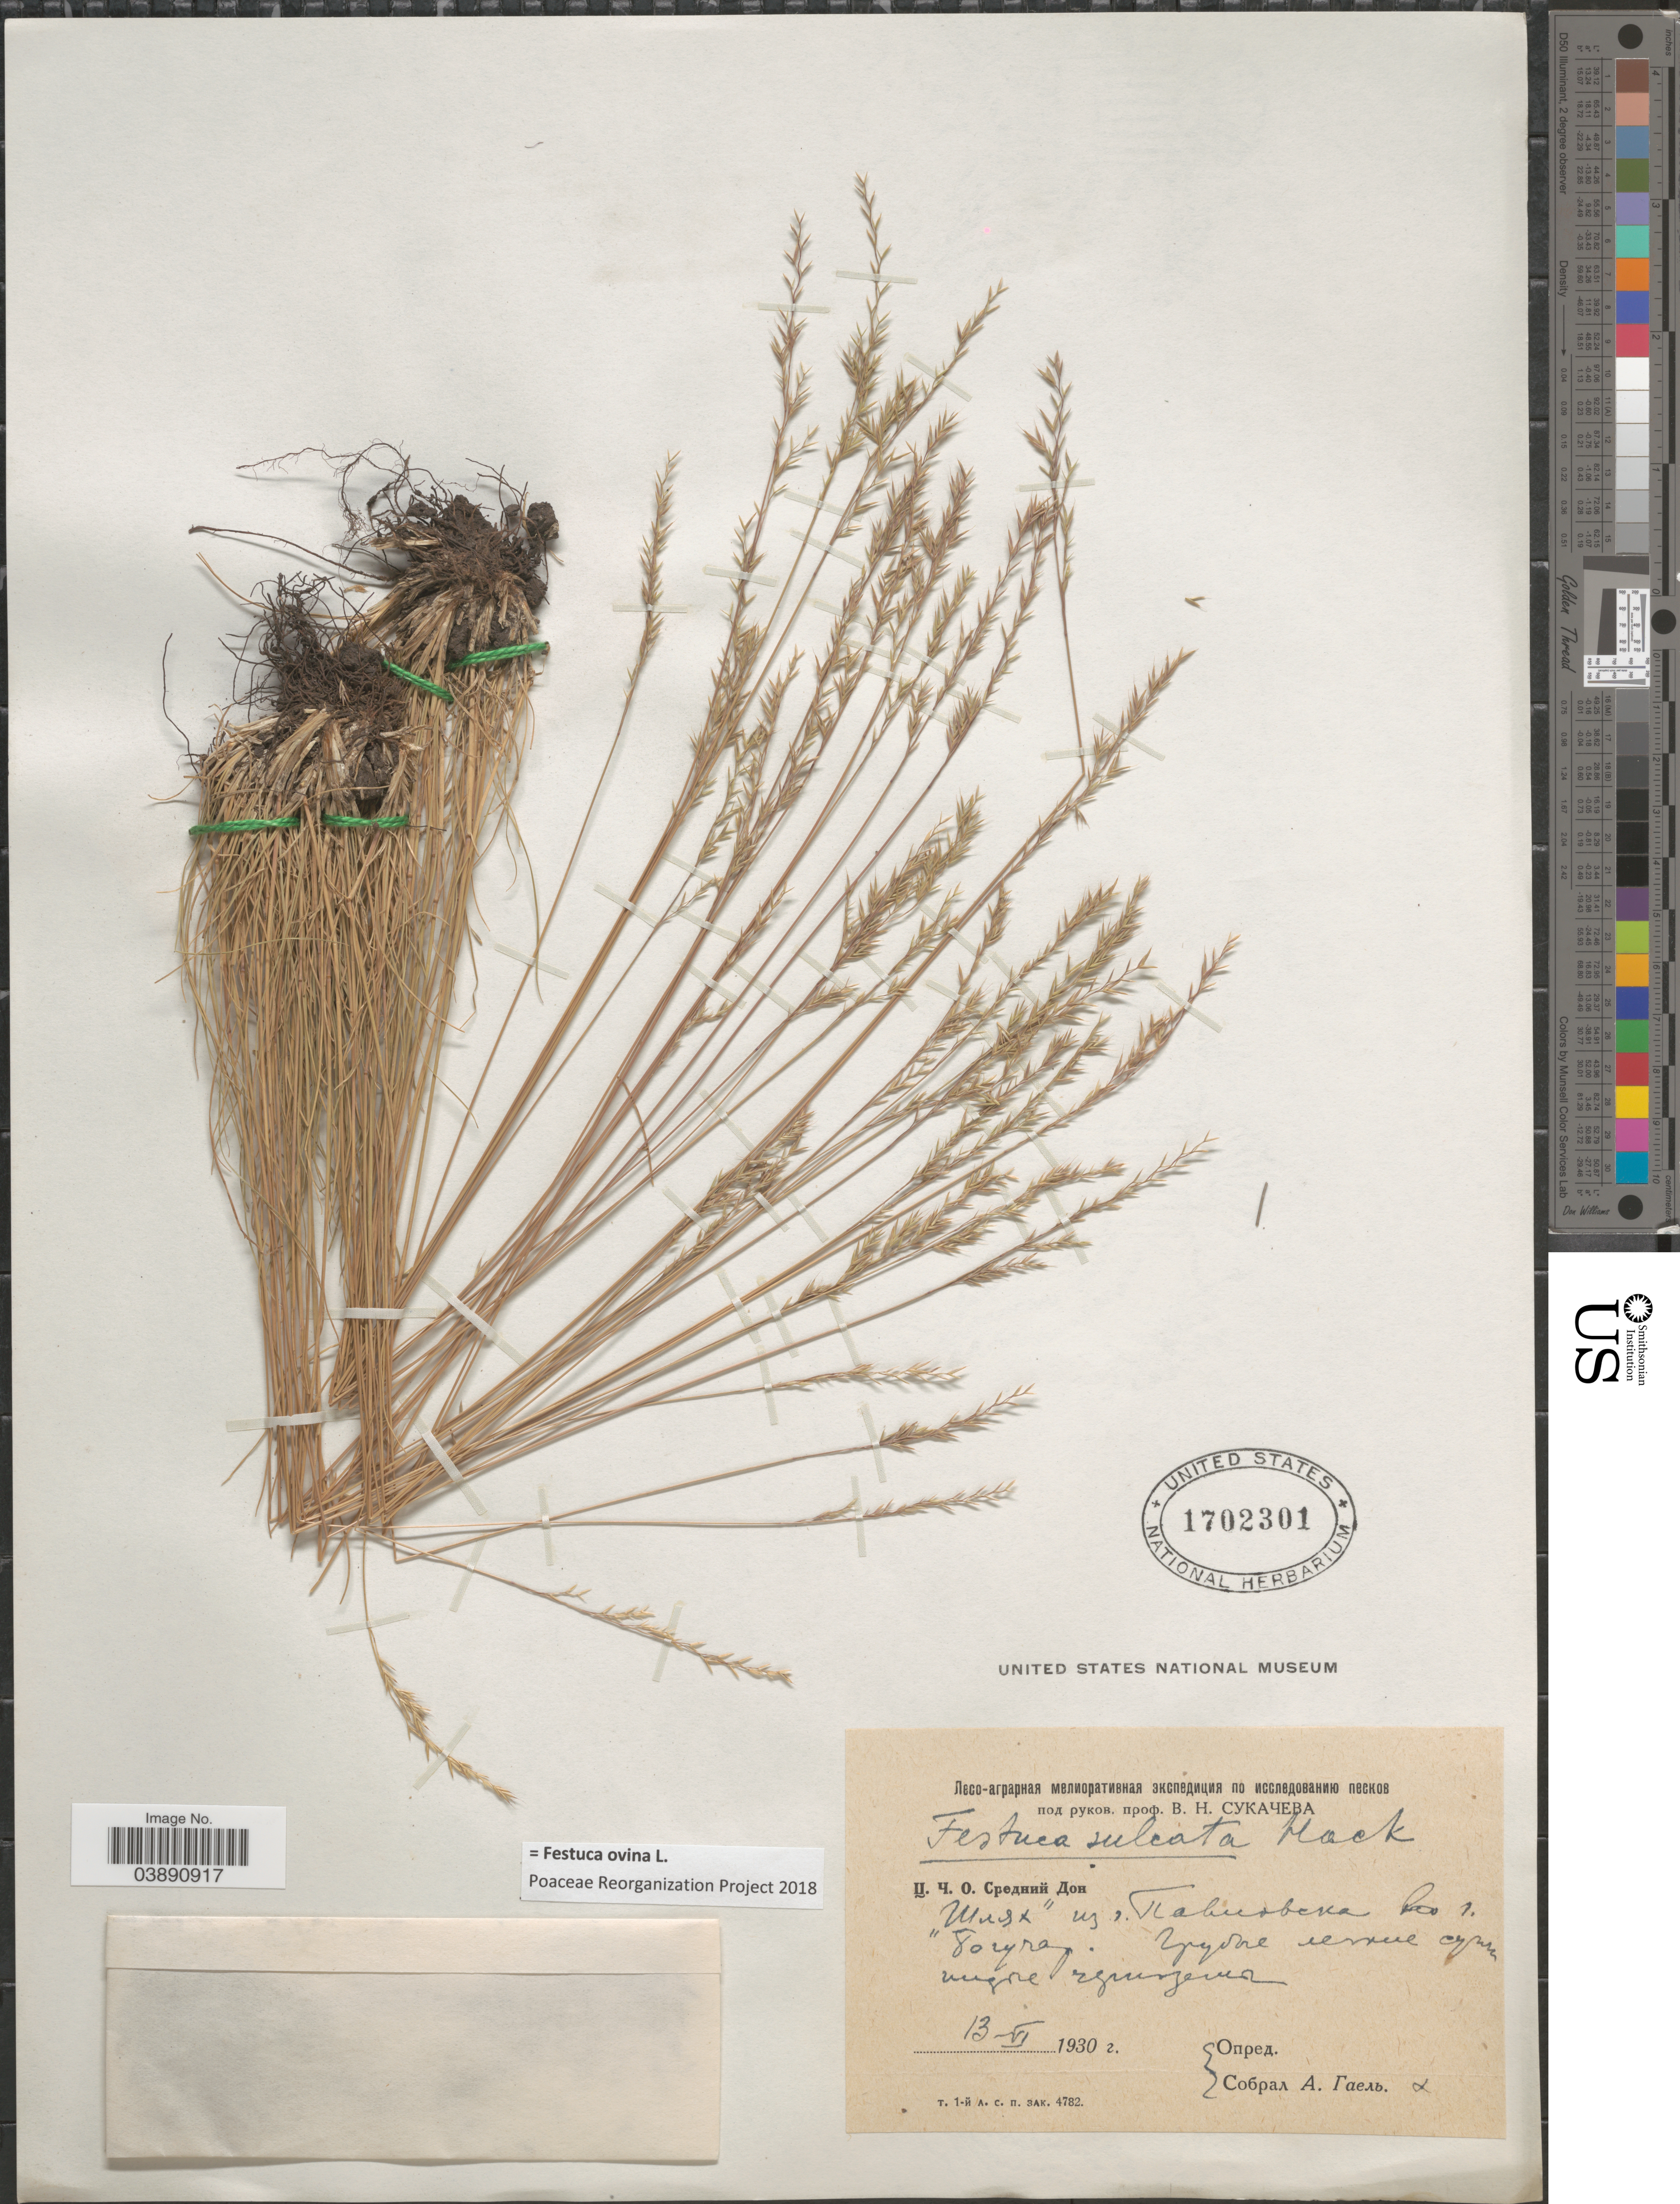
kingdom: Plantae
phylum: Tracheophyta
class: Liliopsida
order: Poales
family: Poaceae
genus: Festuca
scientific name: Festuca ovina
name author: L.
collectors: A. Gael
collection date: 1930-06-13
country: Russian Federation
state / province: Voronezh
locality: Don river, between cities Pavlovsk and Boguchar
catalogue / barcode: US 1702301